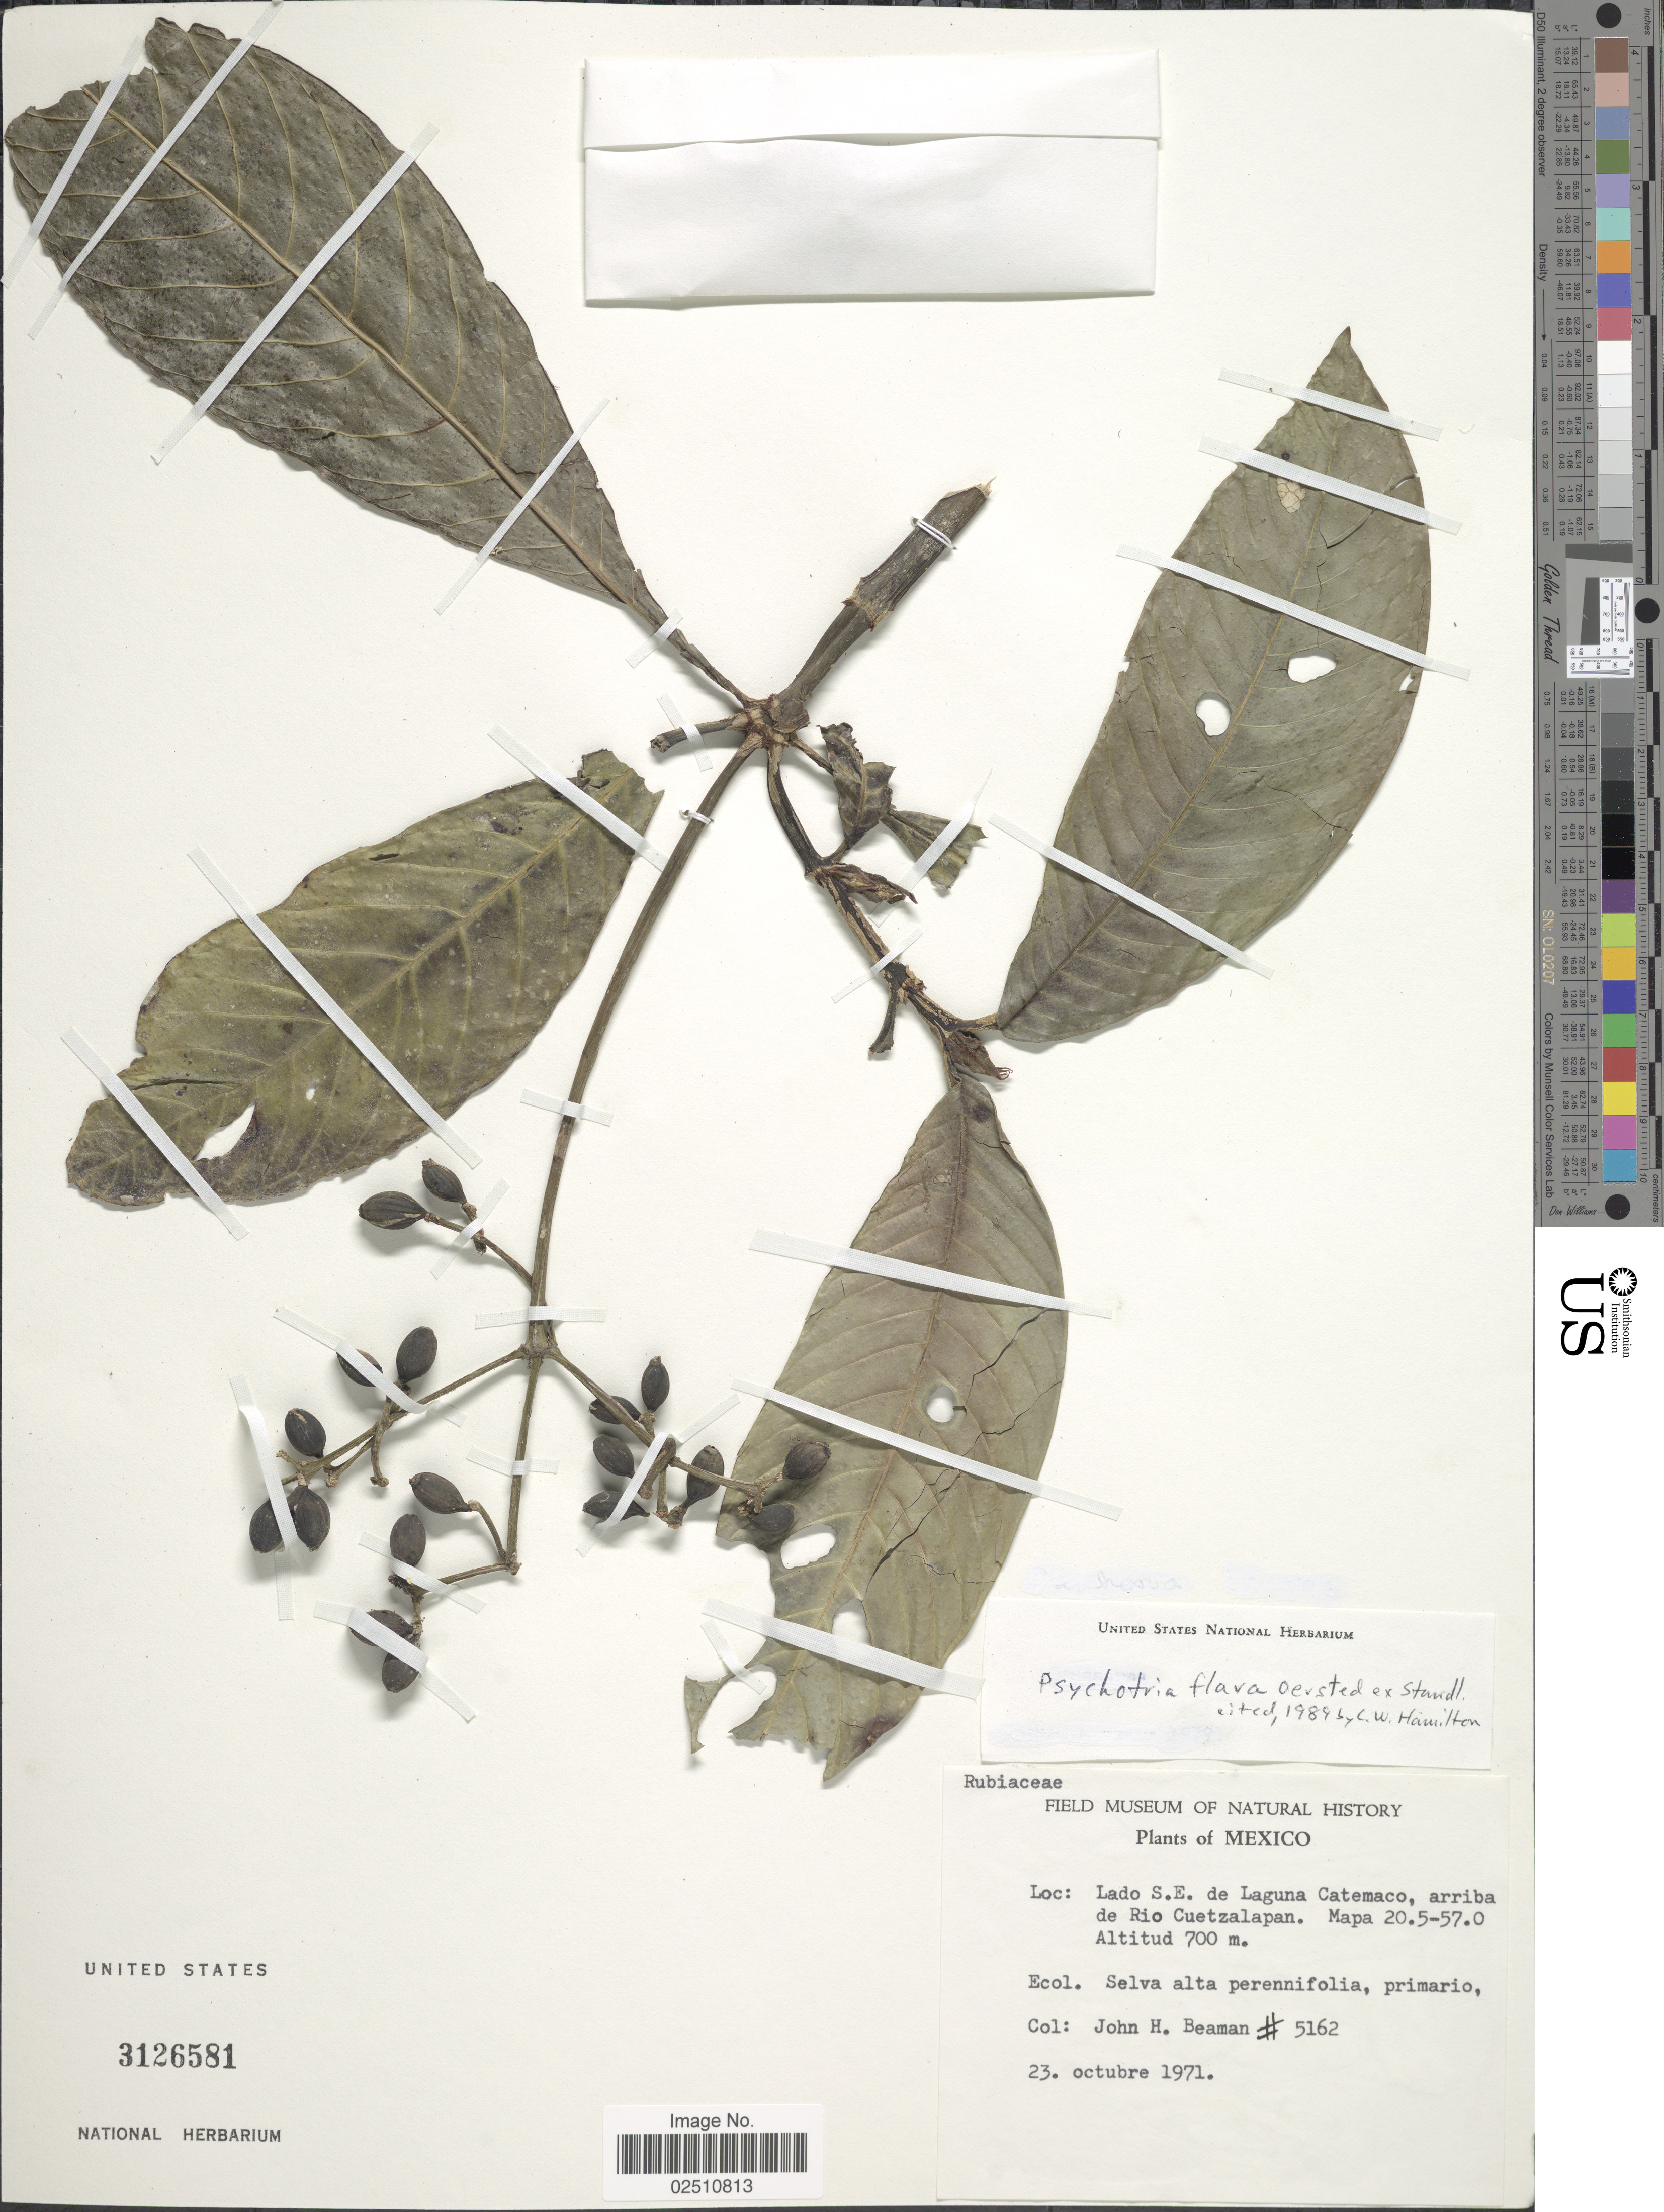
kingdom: Plantae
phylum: Tracheophyta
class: Magnoliopsida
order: Gentianales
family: Rubiaceae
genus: Psychotria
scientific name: Psychotria flava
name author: Oerst. ex Standl.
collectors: J. H. Beaman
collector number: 5162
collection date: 1971-10-23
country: Mexico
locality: Lado S.E. de Laguna Catemaco, arriba de Rio Cuetzalapan, Mapa 20.5-57.0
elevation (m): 700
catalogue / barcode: US 3126581